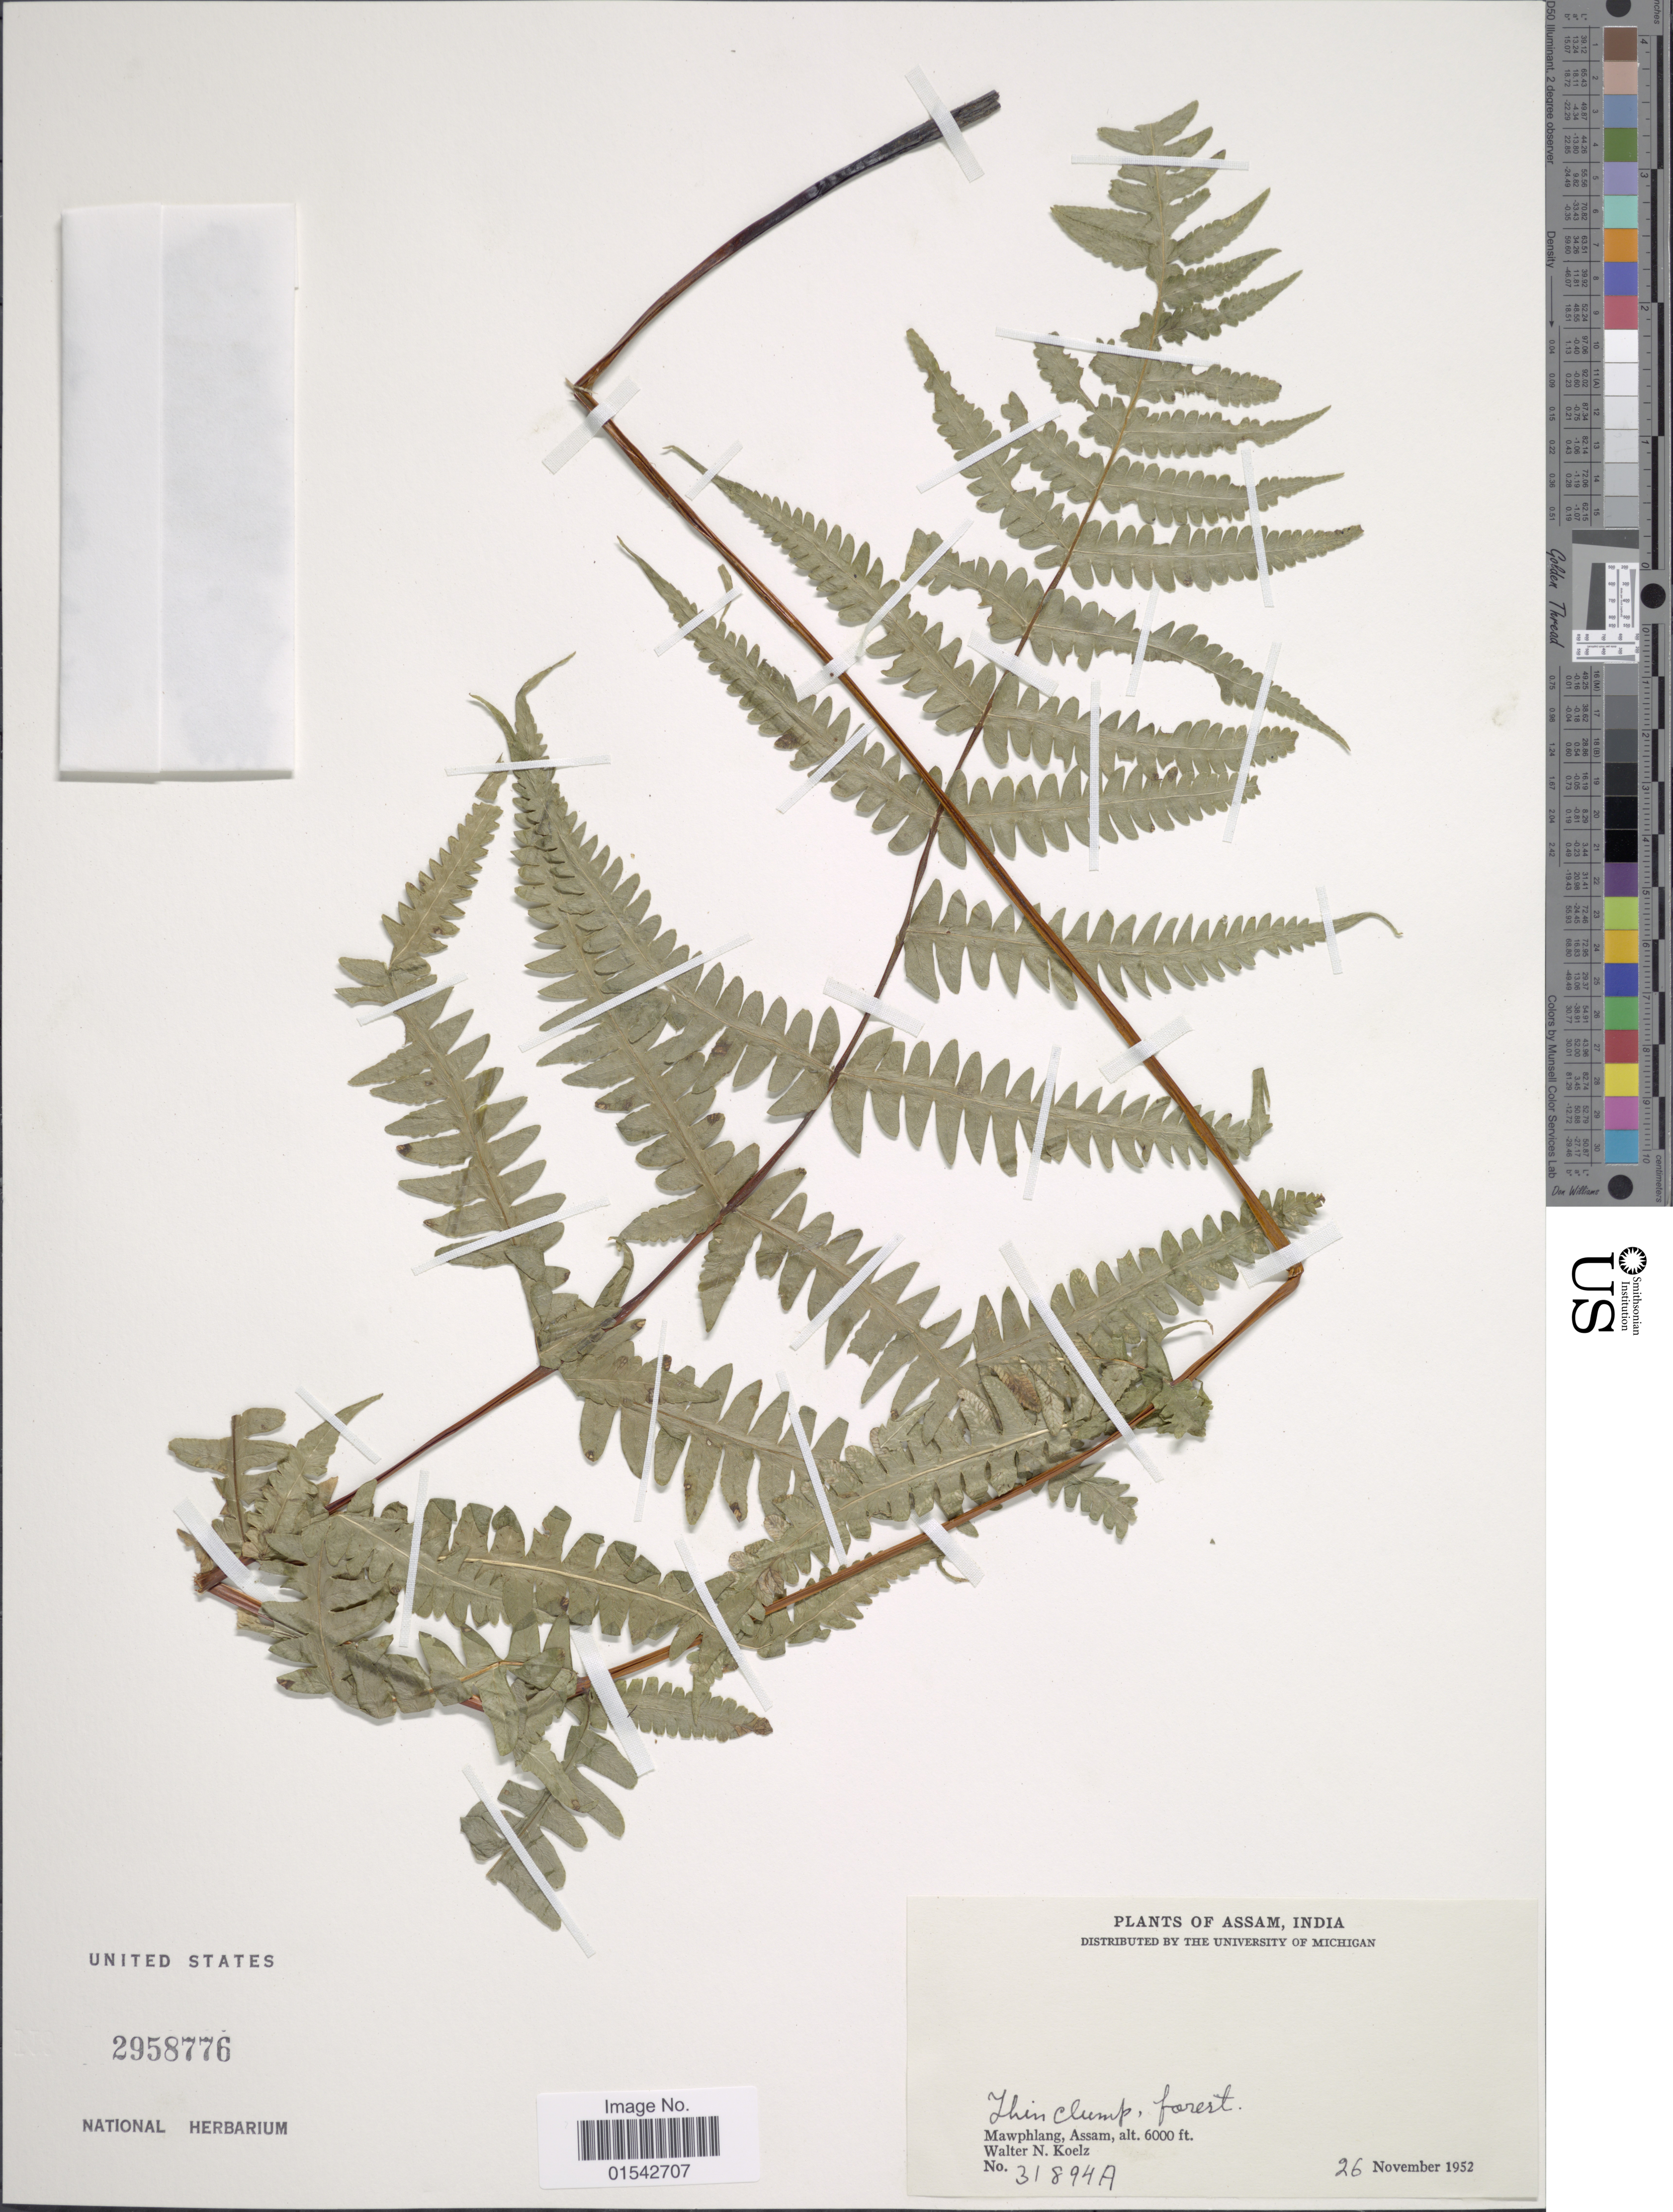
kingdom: Plantae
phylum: Tracheophyta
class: Polypodiopsida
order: Polypodiales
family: Thelypteridaceae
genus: Cyclosorus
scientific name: Cyclosorus sp.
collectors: W. N. Koelz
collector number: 31894A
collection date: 1952-11-26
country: India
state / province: Assam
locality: Assam, Mawphlang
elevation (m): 1829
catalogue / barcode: US 2958776